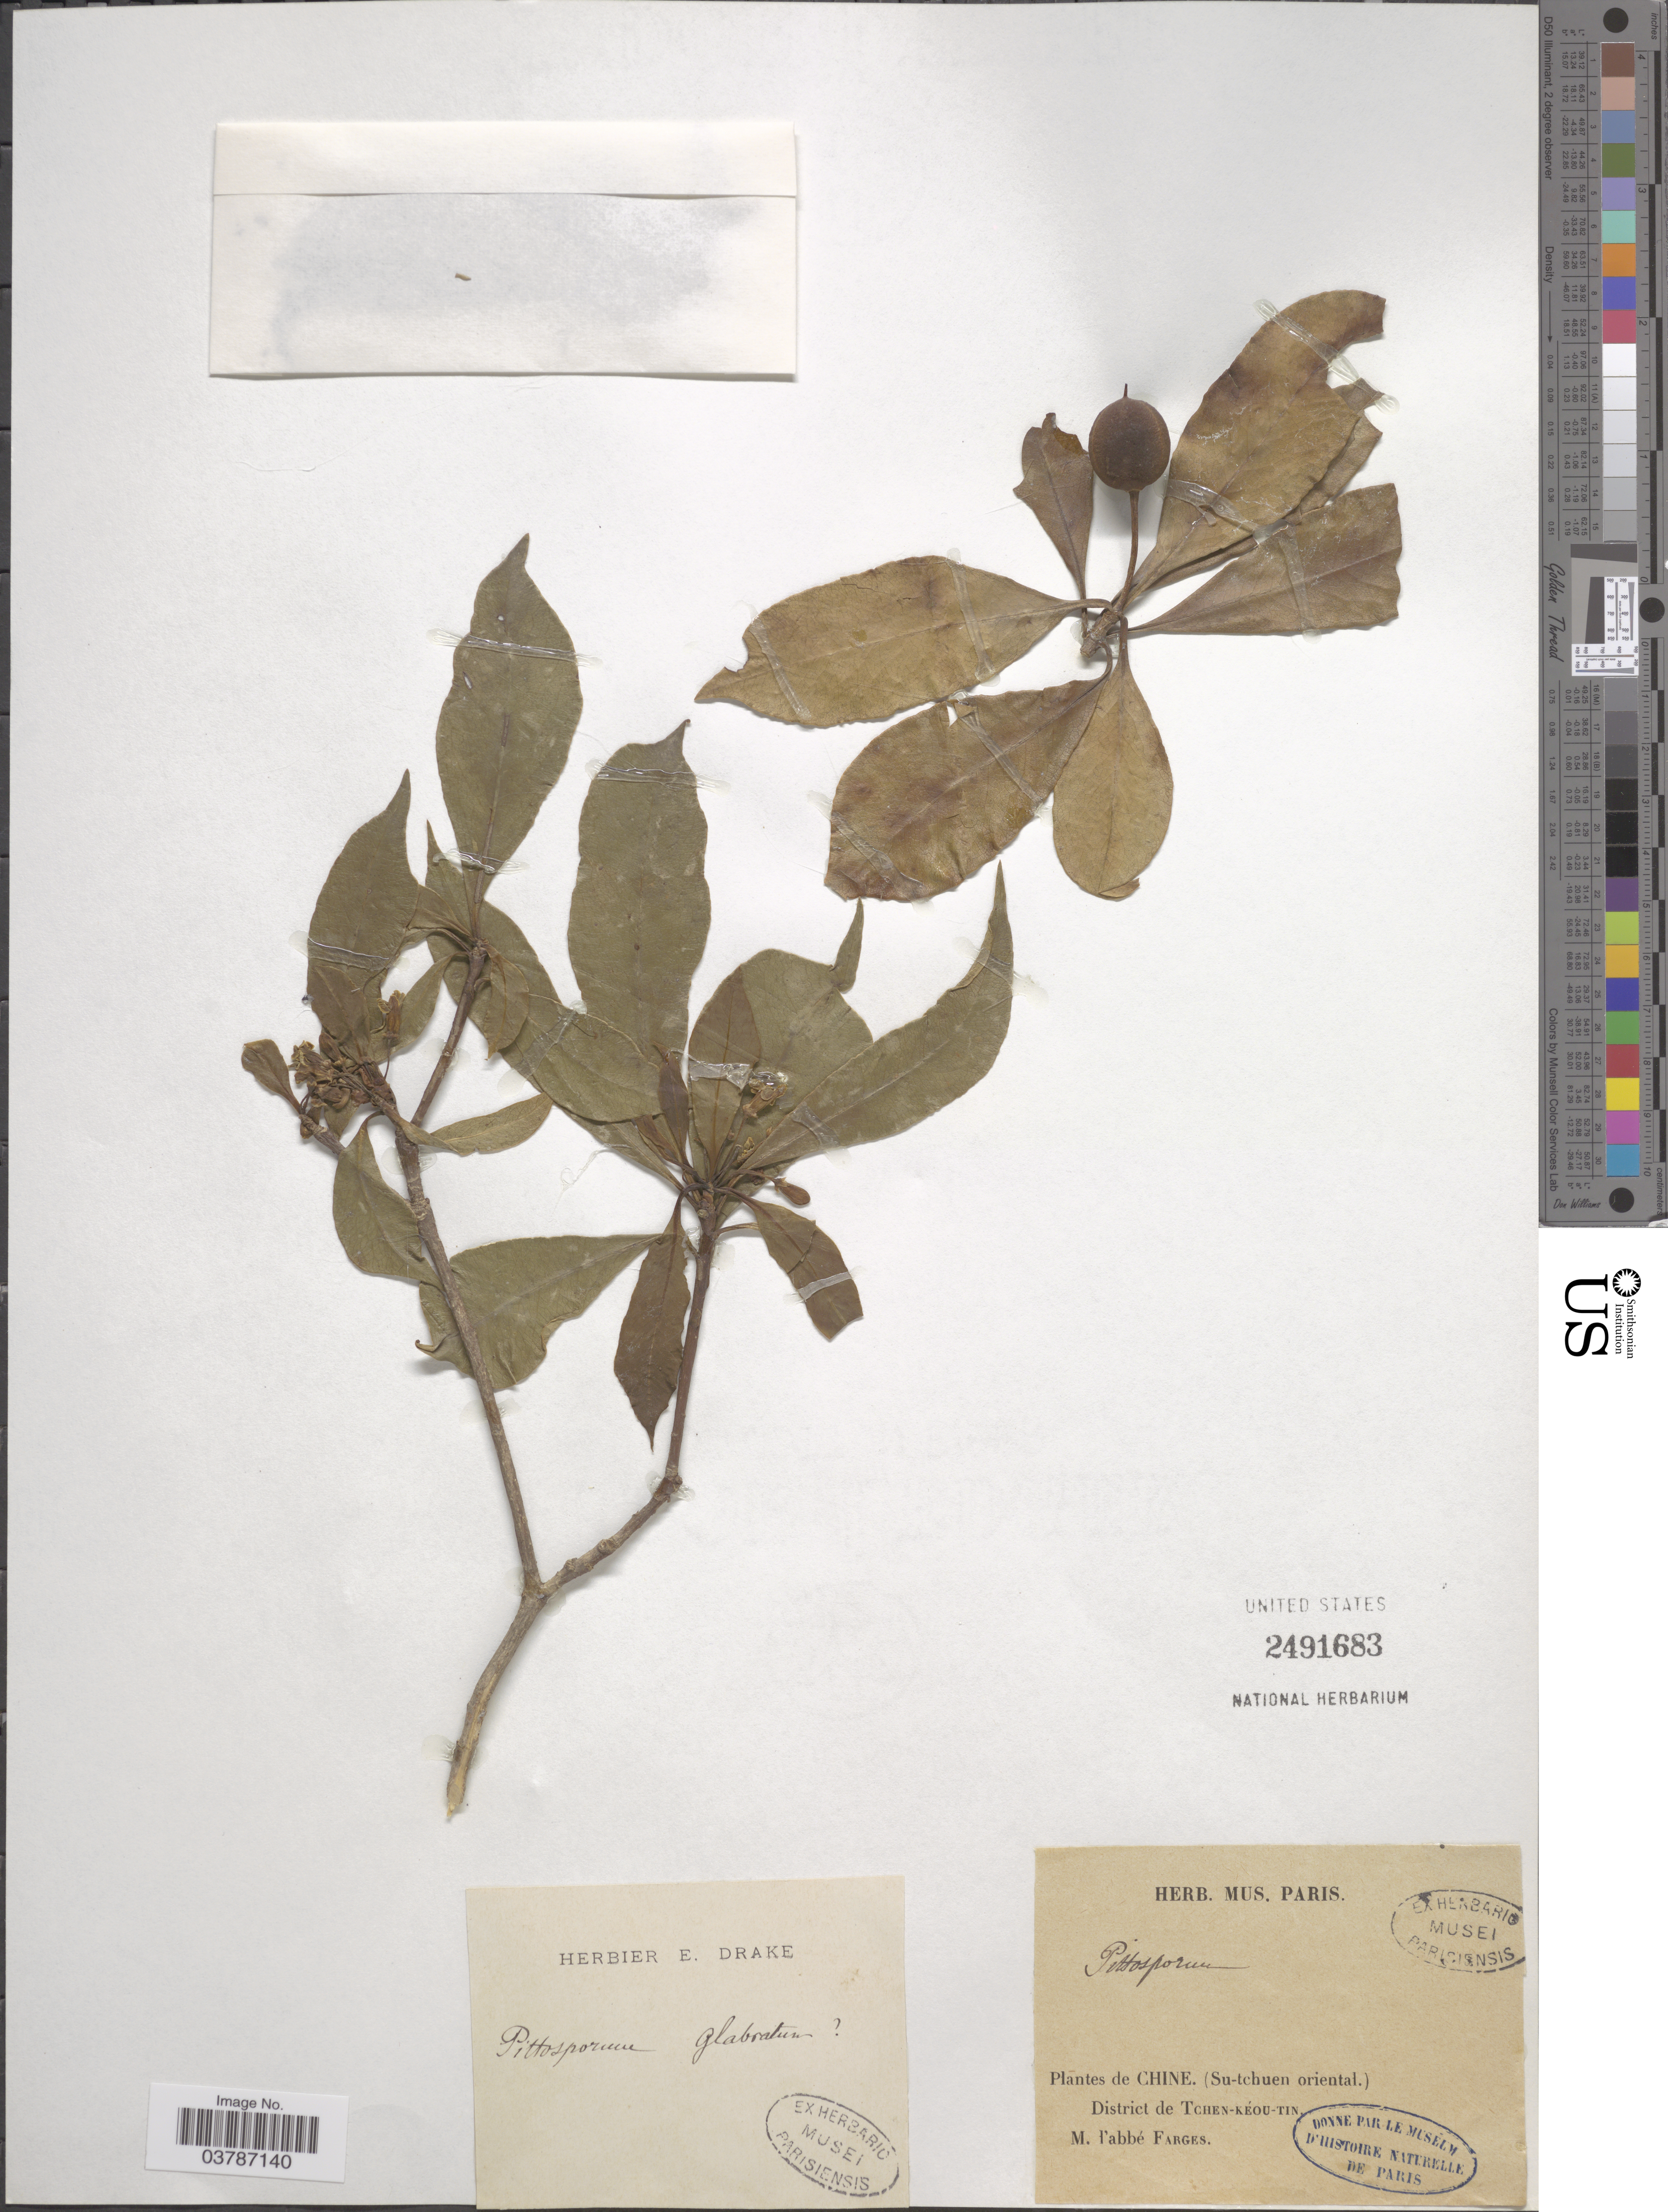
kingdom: Plantae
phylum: Tracheophyta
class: Magnoliopsida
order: Apiales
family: Pittosporaceae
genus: Pittosporum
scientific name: Pittosporum glabratum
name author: Lindl.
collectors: M. Farges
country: China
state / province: Sichuan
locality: Chine. (Su-tchuen oriental.) District de Tchen-Kéou- Tin.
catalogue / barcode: US 2491683